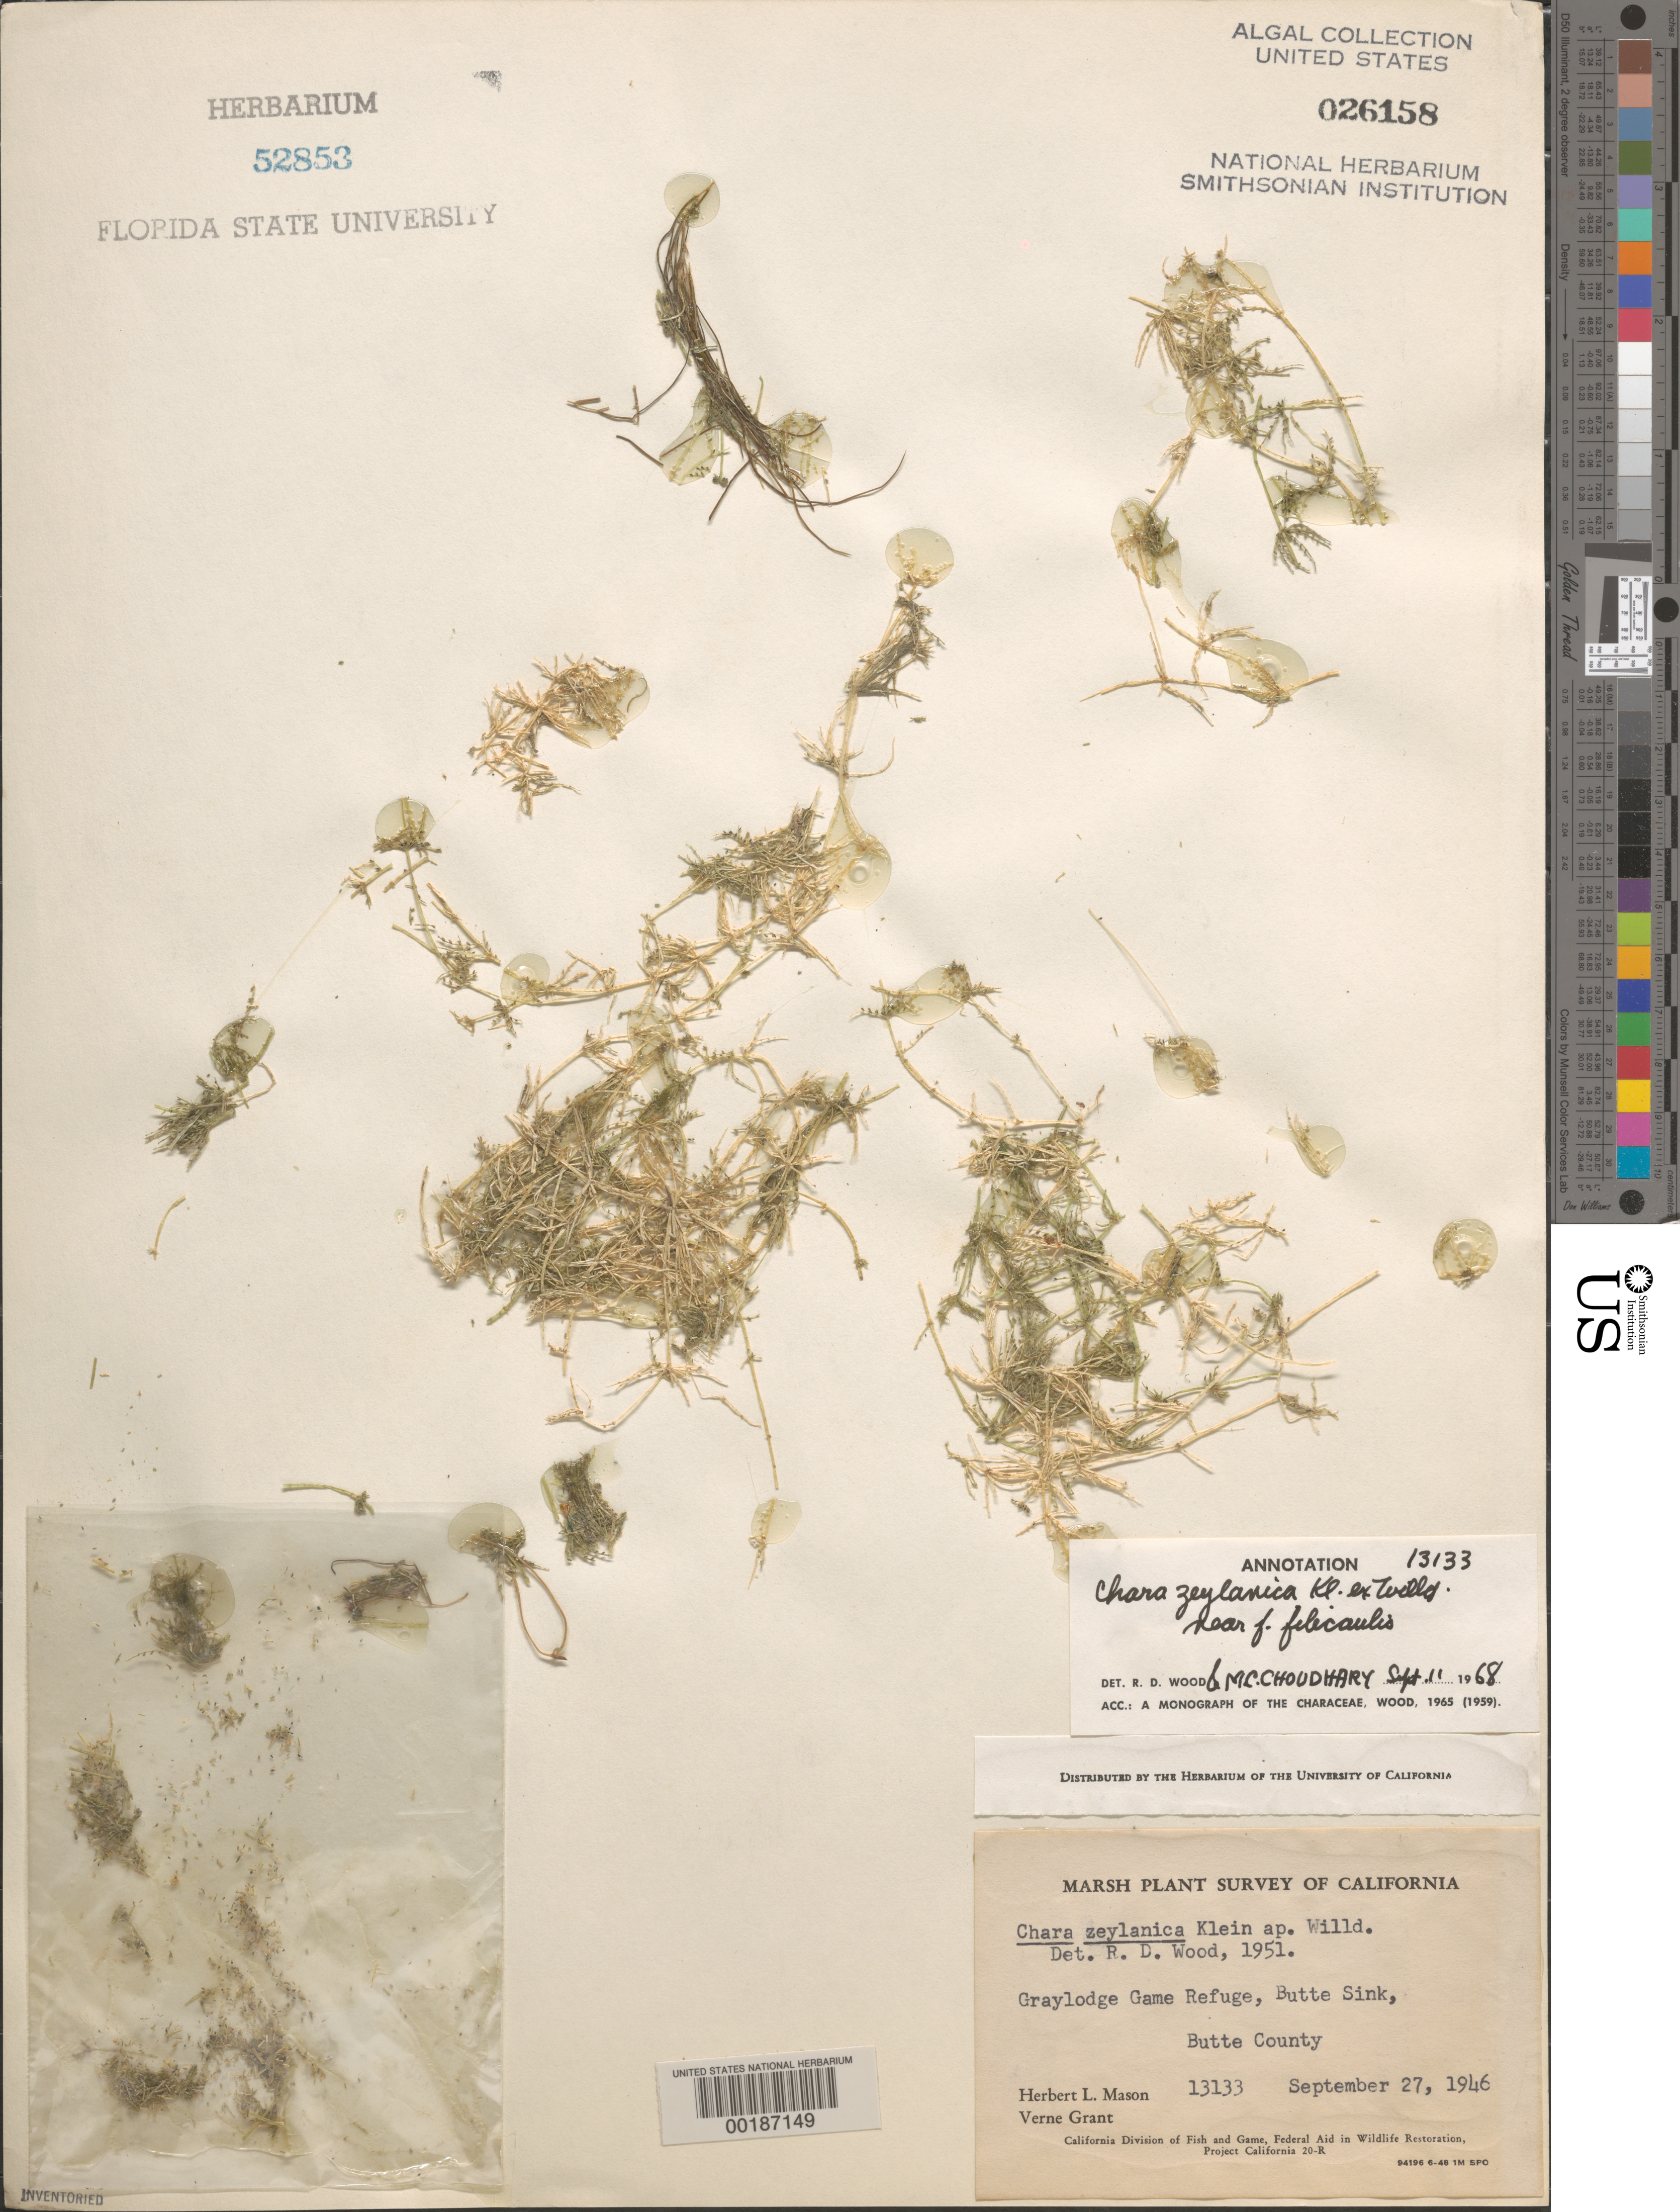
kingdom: Plantae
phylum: Charophyta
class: Charophyceae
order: Charales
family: Characeae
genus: Chara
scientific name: Chara zeylanica f. filicaulis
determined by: Wood, R. D.; Choudhary, M. C.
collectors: H. L. Mason & V. Grant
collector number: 13133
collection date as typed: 27 Sep 1946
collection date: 1946-09-27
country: United States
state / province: California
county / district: Butte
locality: Graylodge Game Refuge, Butte Sink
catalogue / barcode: US 26158